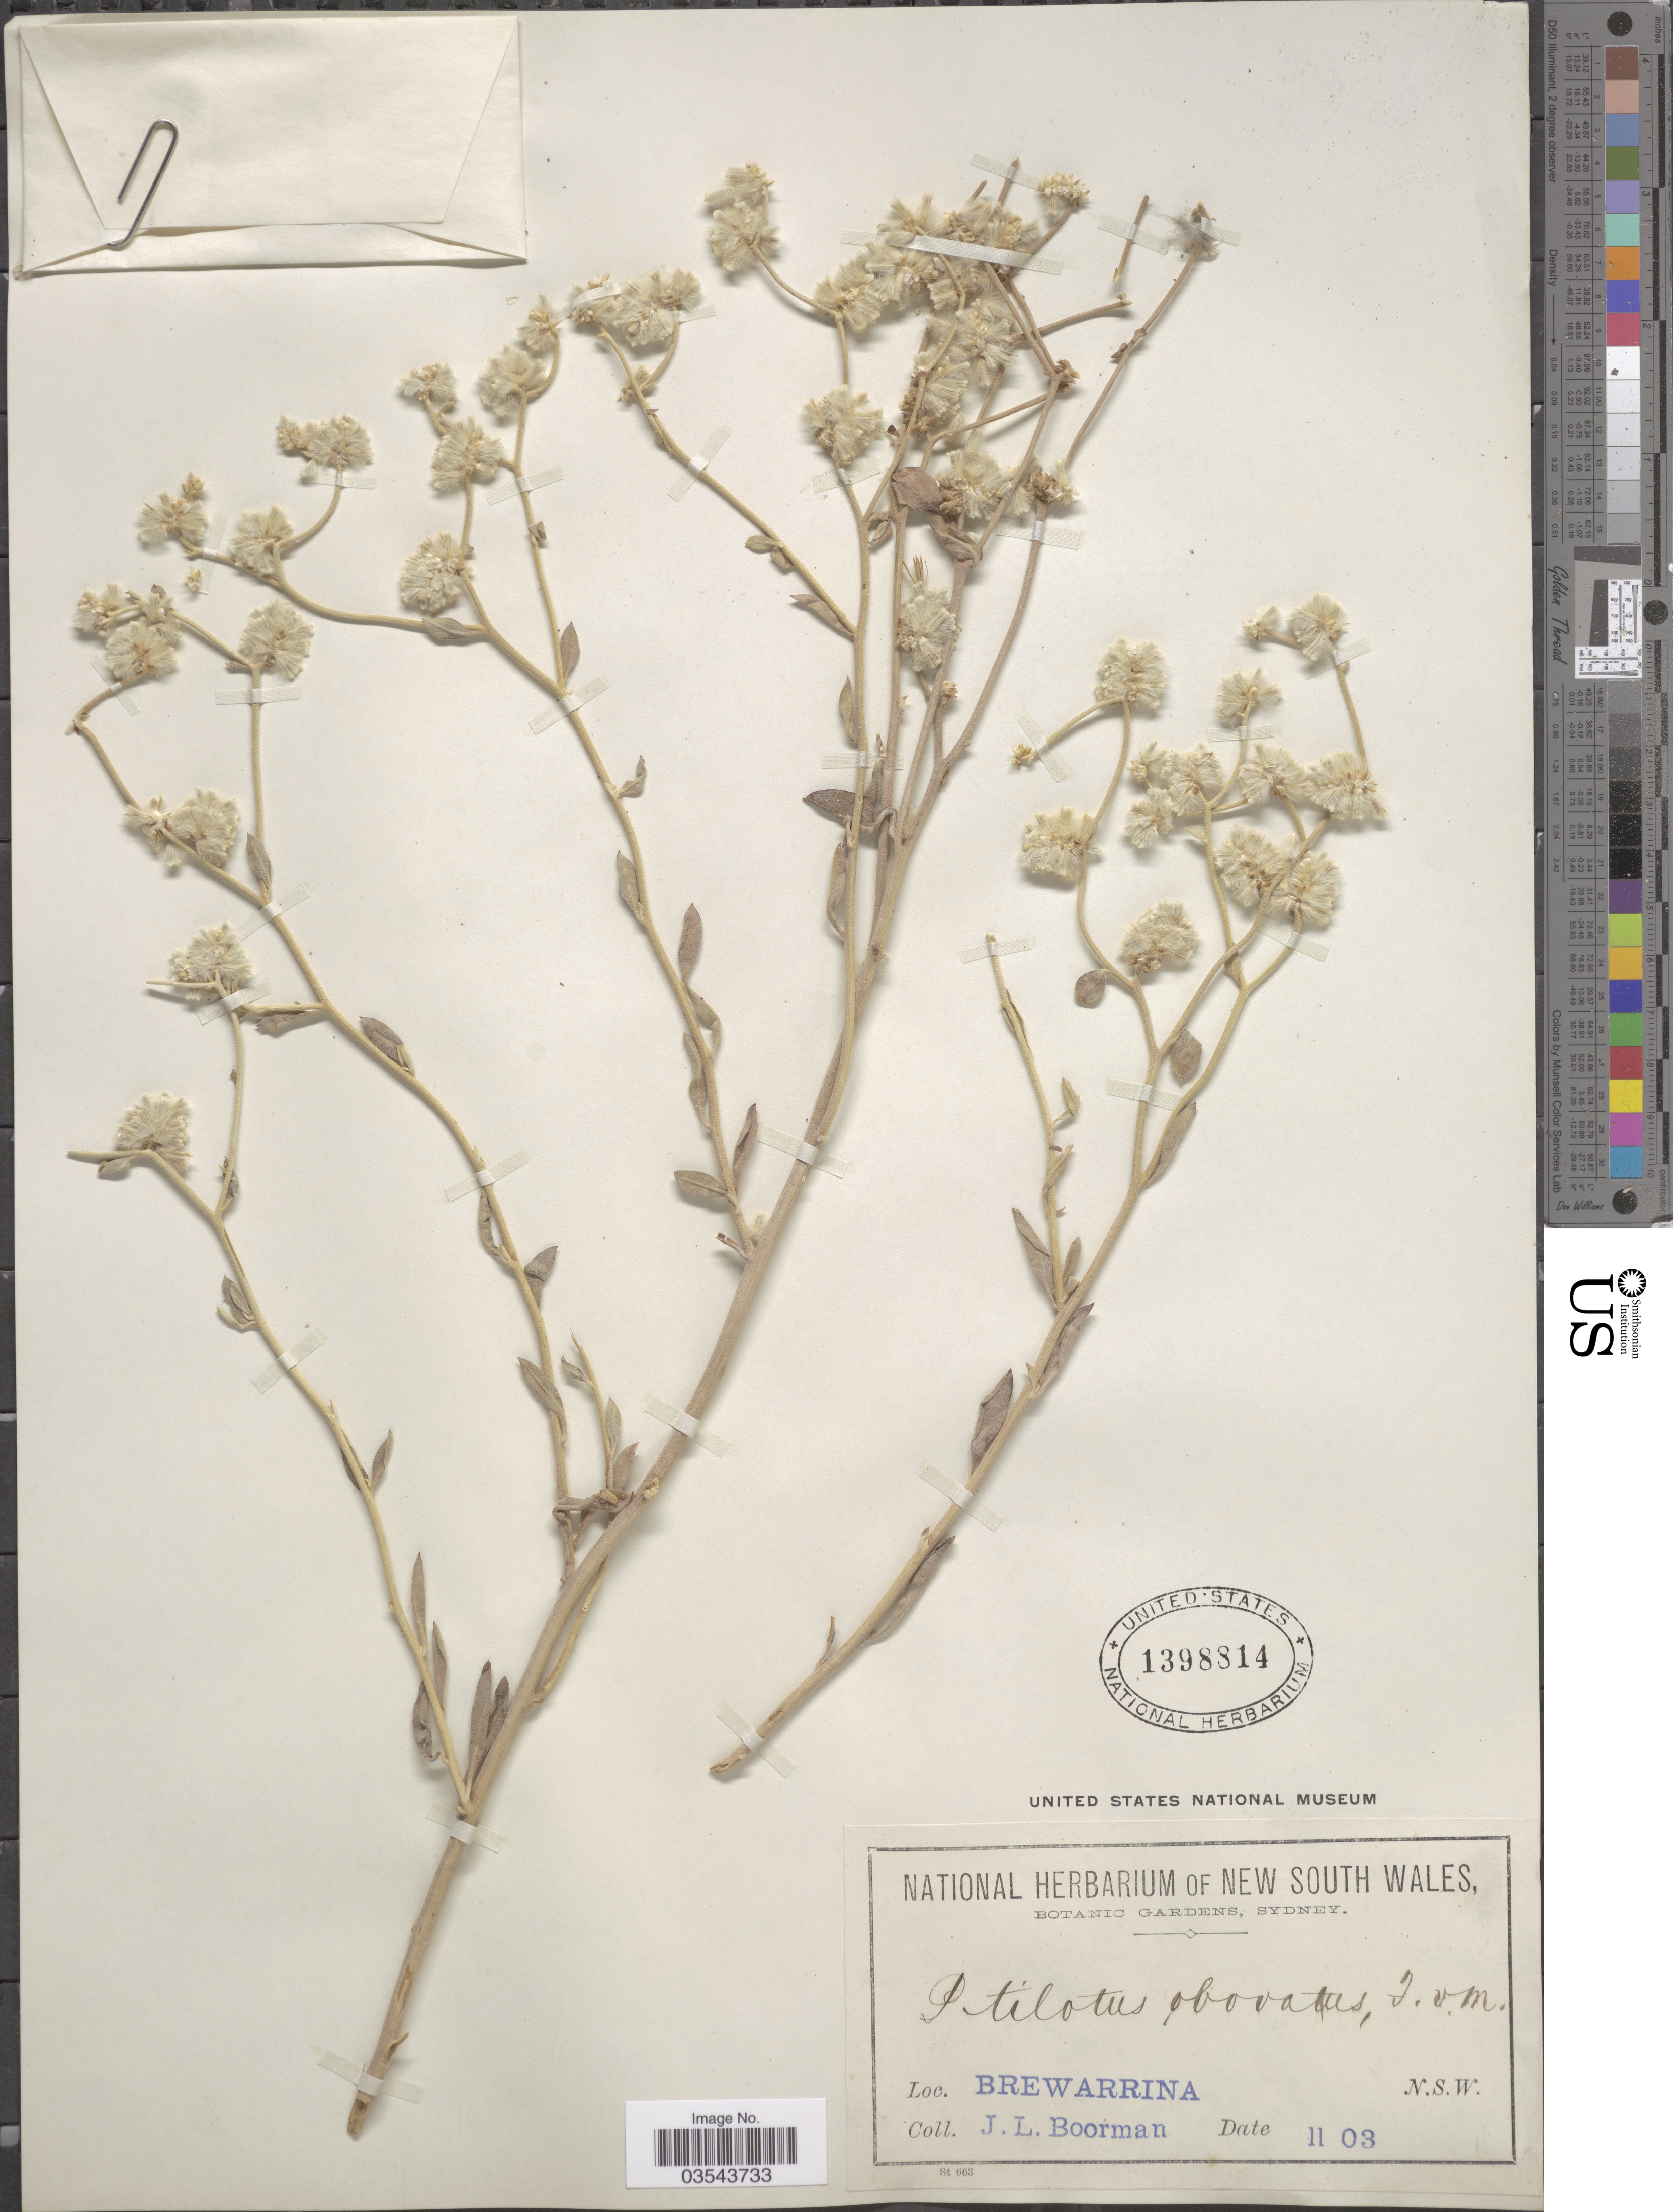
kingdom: Plantae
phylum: Tracheophyta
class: Magnoliopsida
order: Caryophyllales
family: Amaranthaceae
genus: Ptilotus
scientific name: Ptilotus obovatus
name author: (Gaudich.) F. Muell.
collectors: J. Boorman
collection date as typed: Transcribed d/m/y: /11/3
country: Australia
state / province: New South Wales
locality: Brewarrina.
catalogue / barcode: US 1398814